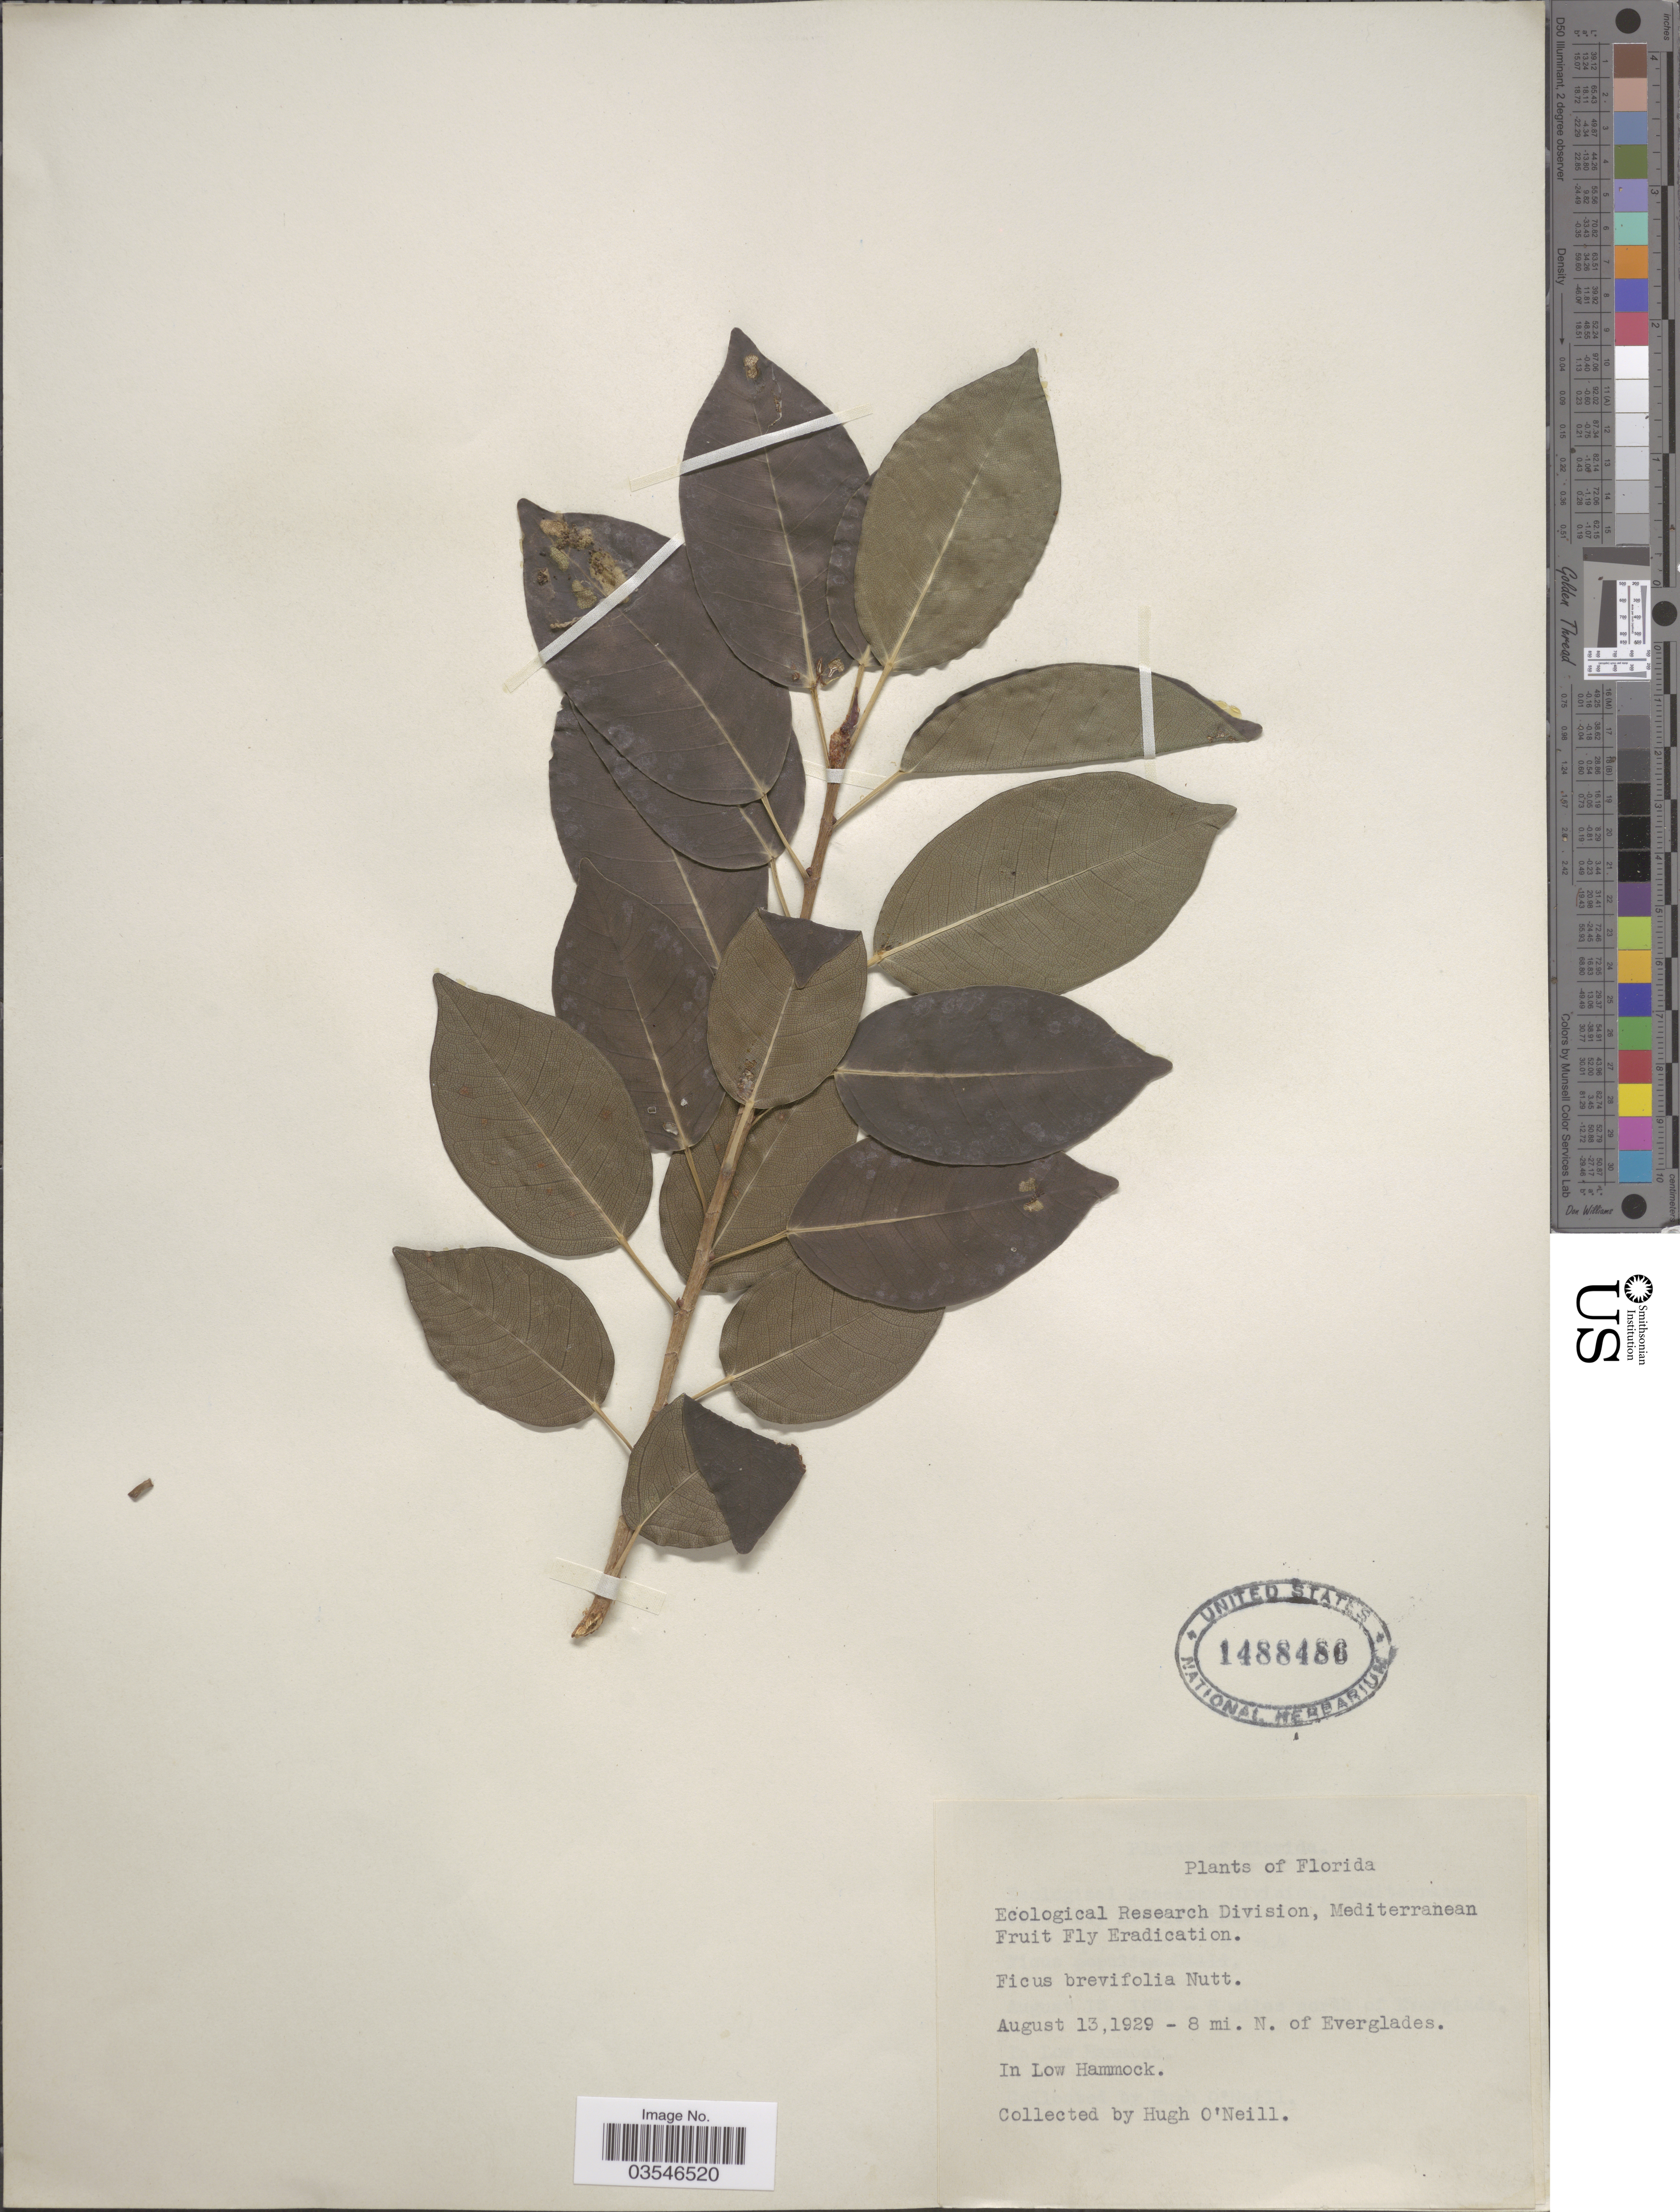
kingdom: Plantae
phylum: Tracheophyta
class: Magnoliopsida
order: Rosales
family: Moraceae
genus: Ficus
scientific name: Ficus brevifolia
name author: Nutt.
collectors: H. O'Neill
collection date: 1929-08-13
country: United States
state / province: Florida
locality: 8 mi. N. of Everglades. In Low Hammock.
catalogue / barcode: US 1488486